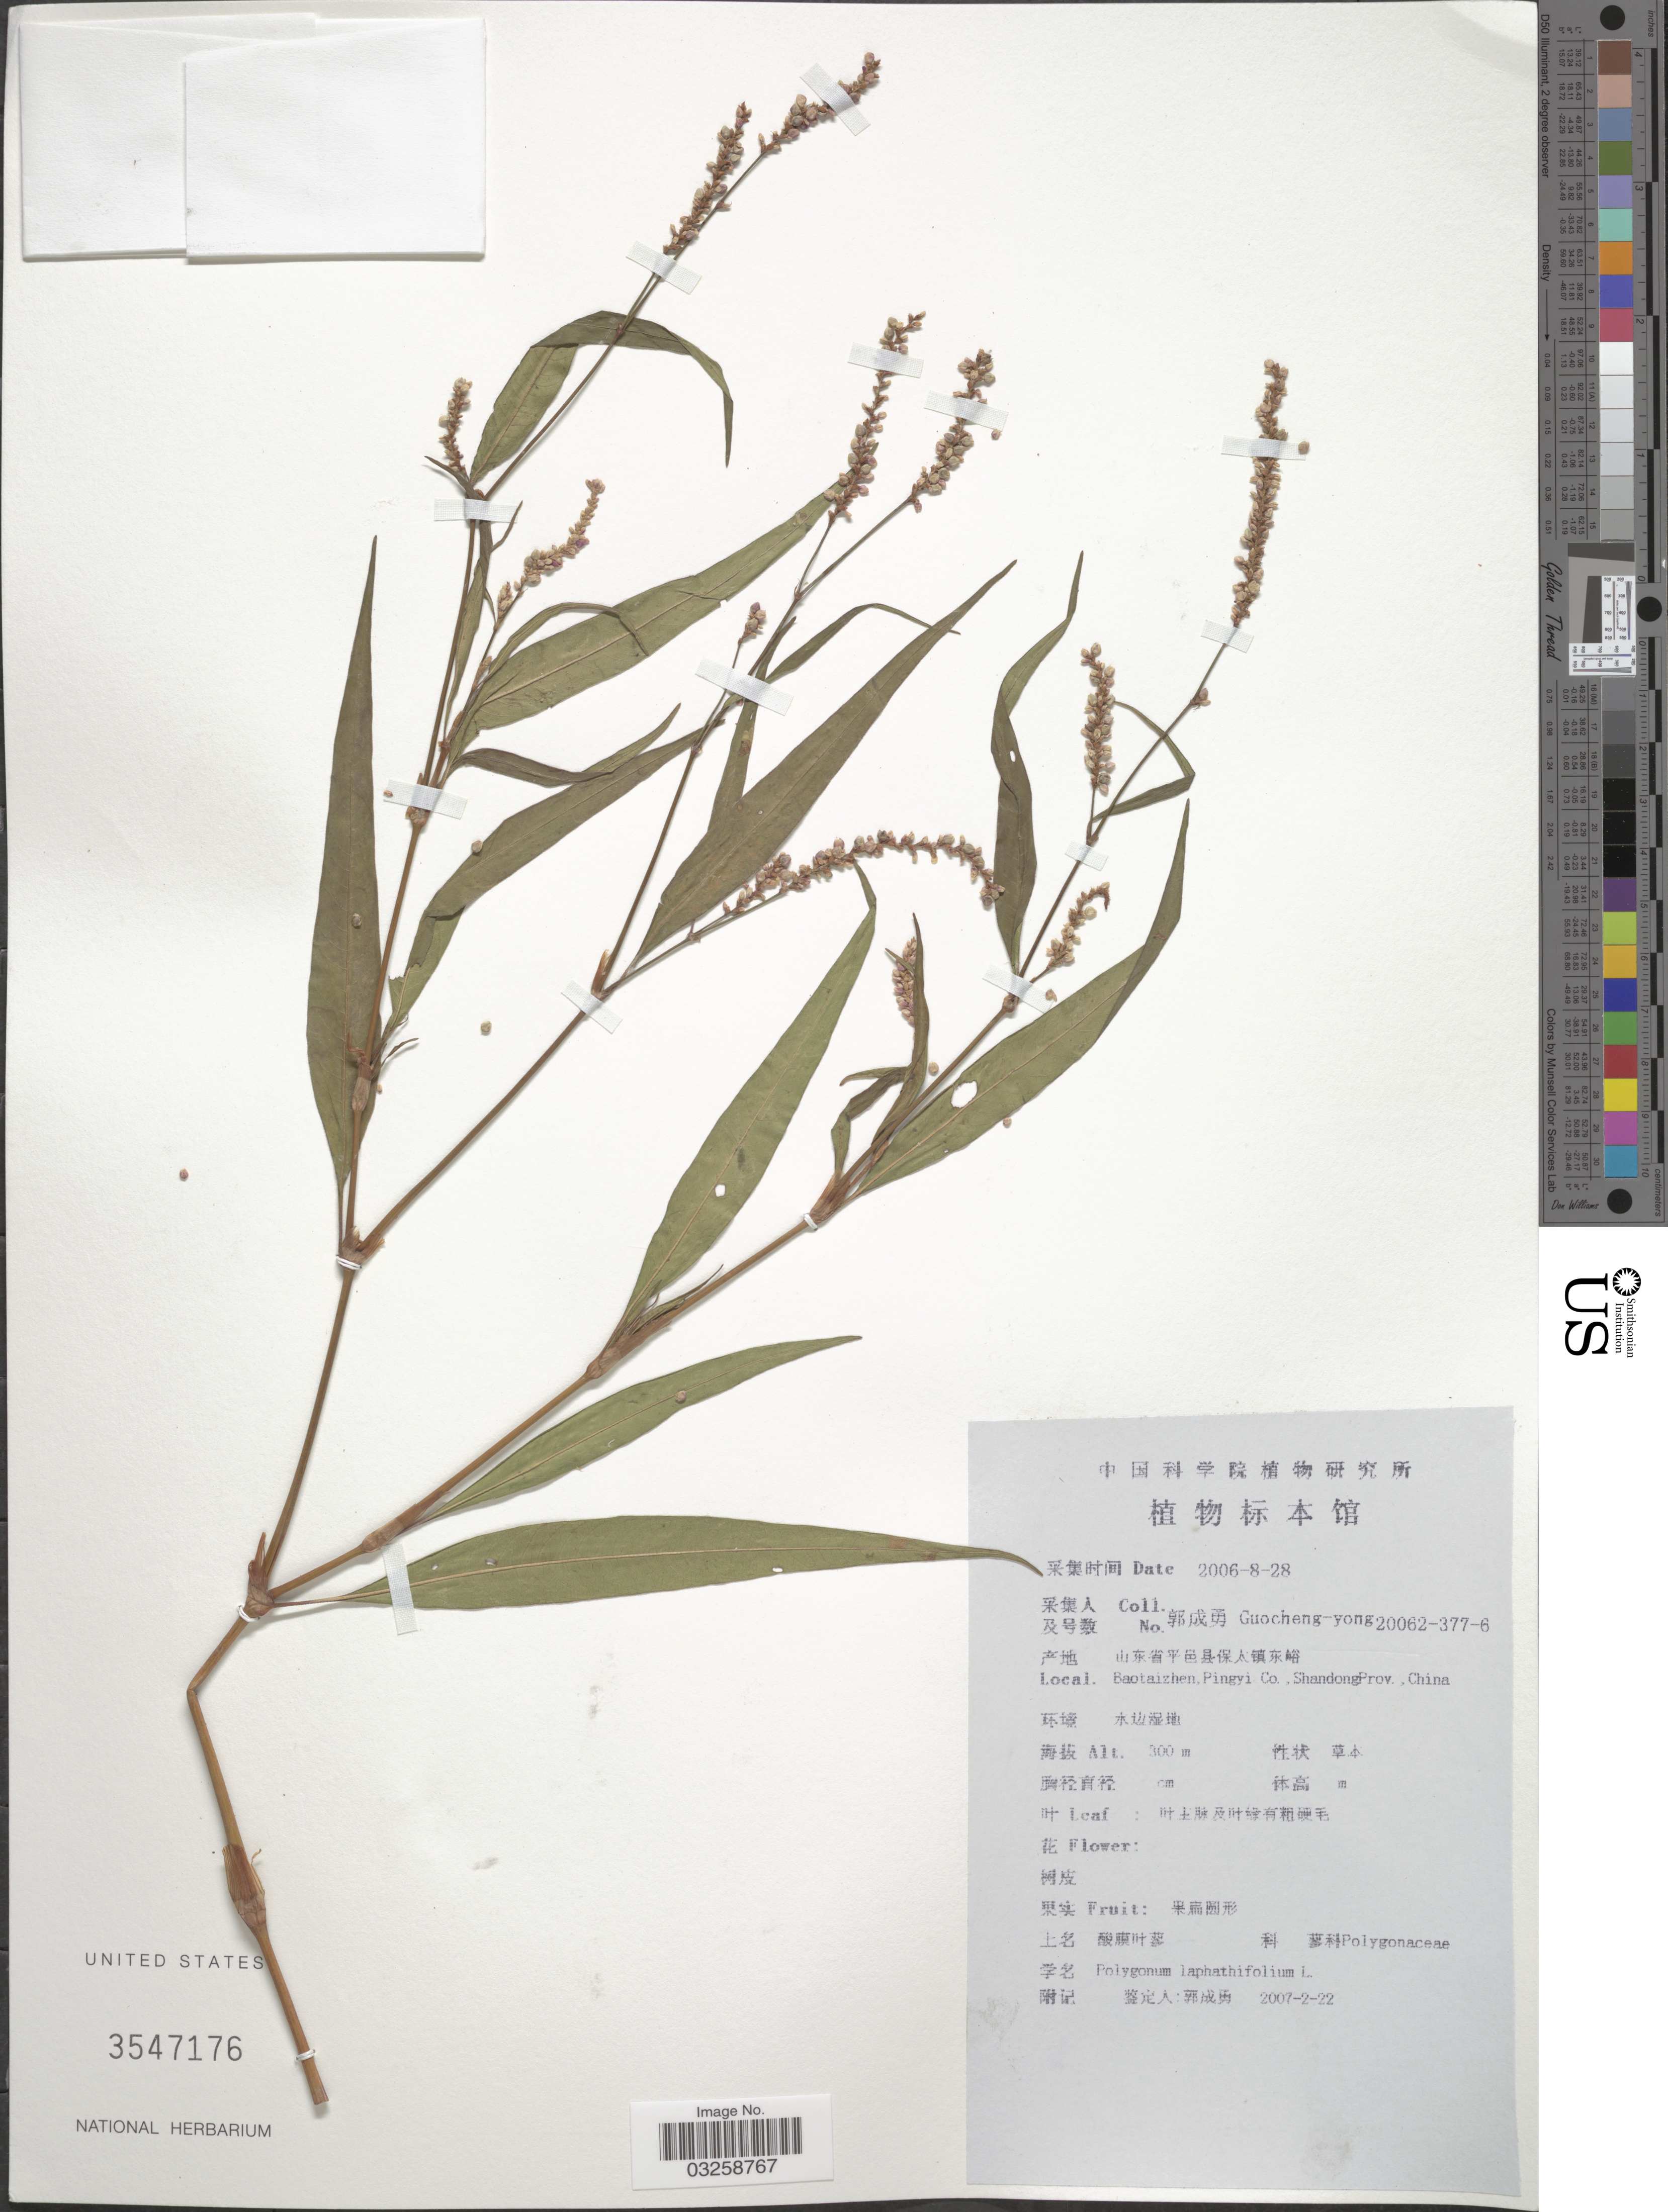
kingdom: Plantae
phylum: Tracheophyta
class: Magnoliopsida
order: Caryophyllales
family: Polygonaceae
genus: Polygonum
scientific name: Polygonum lapathifolium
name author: L.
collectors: Guo cheng-yong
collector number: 20062-377-6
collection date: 2006-08-28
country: China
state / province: Shandong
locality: Baotaizhen, Pingyi Co.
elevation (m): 300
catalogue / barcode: US 3547176